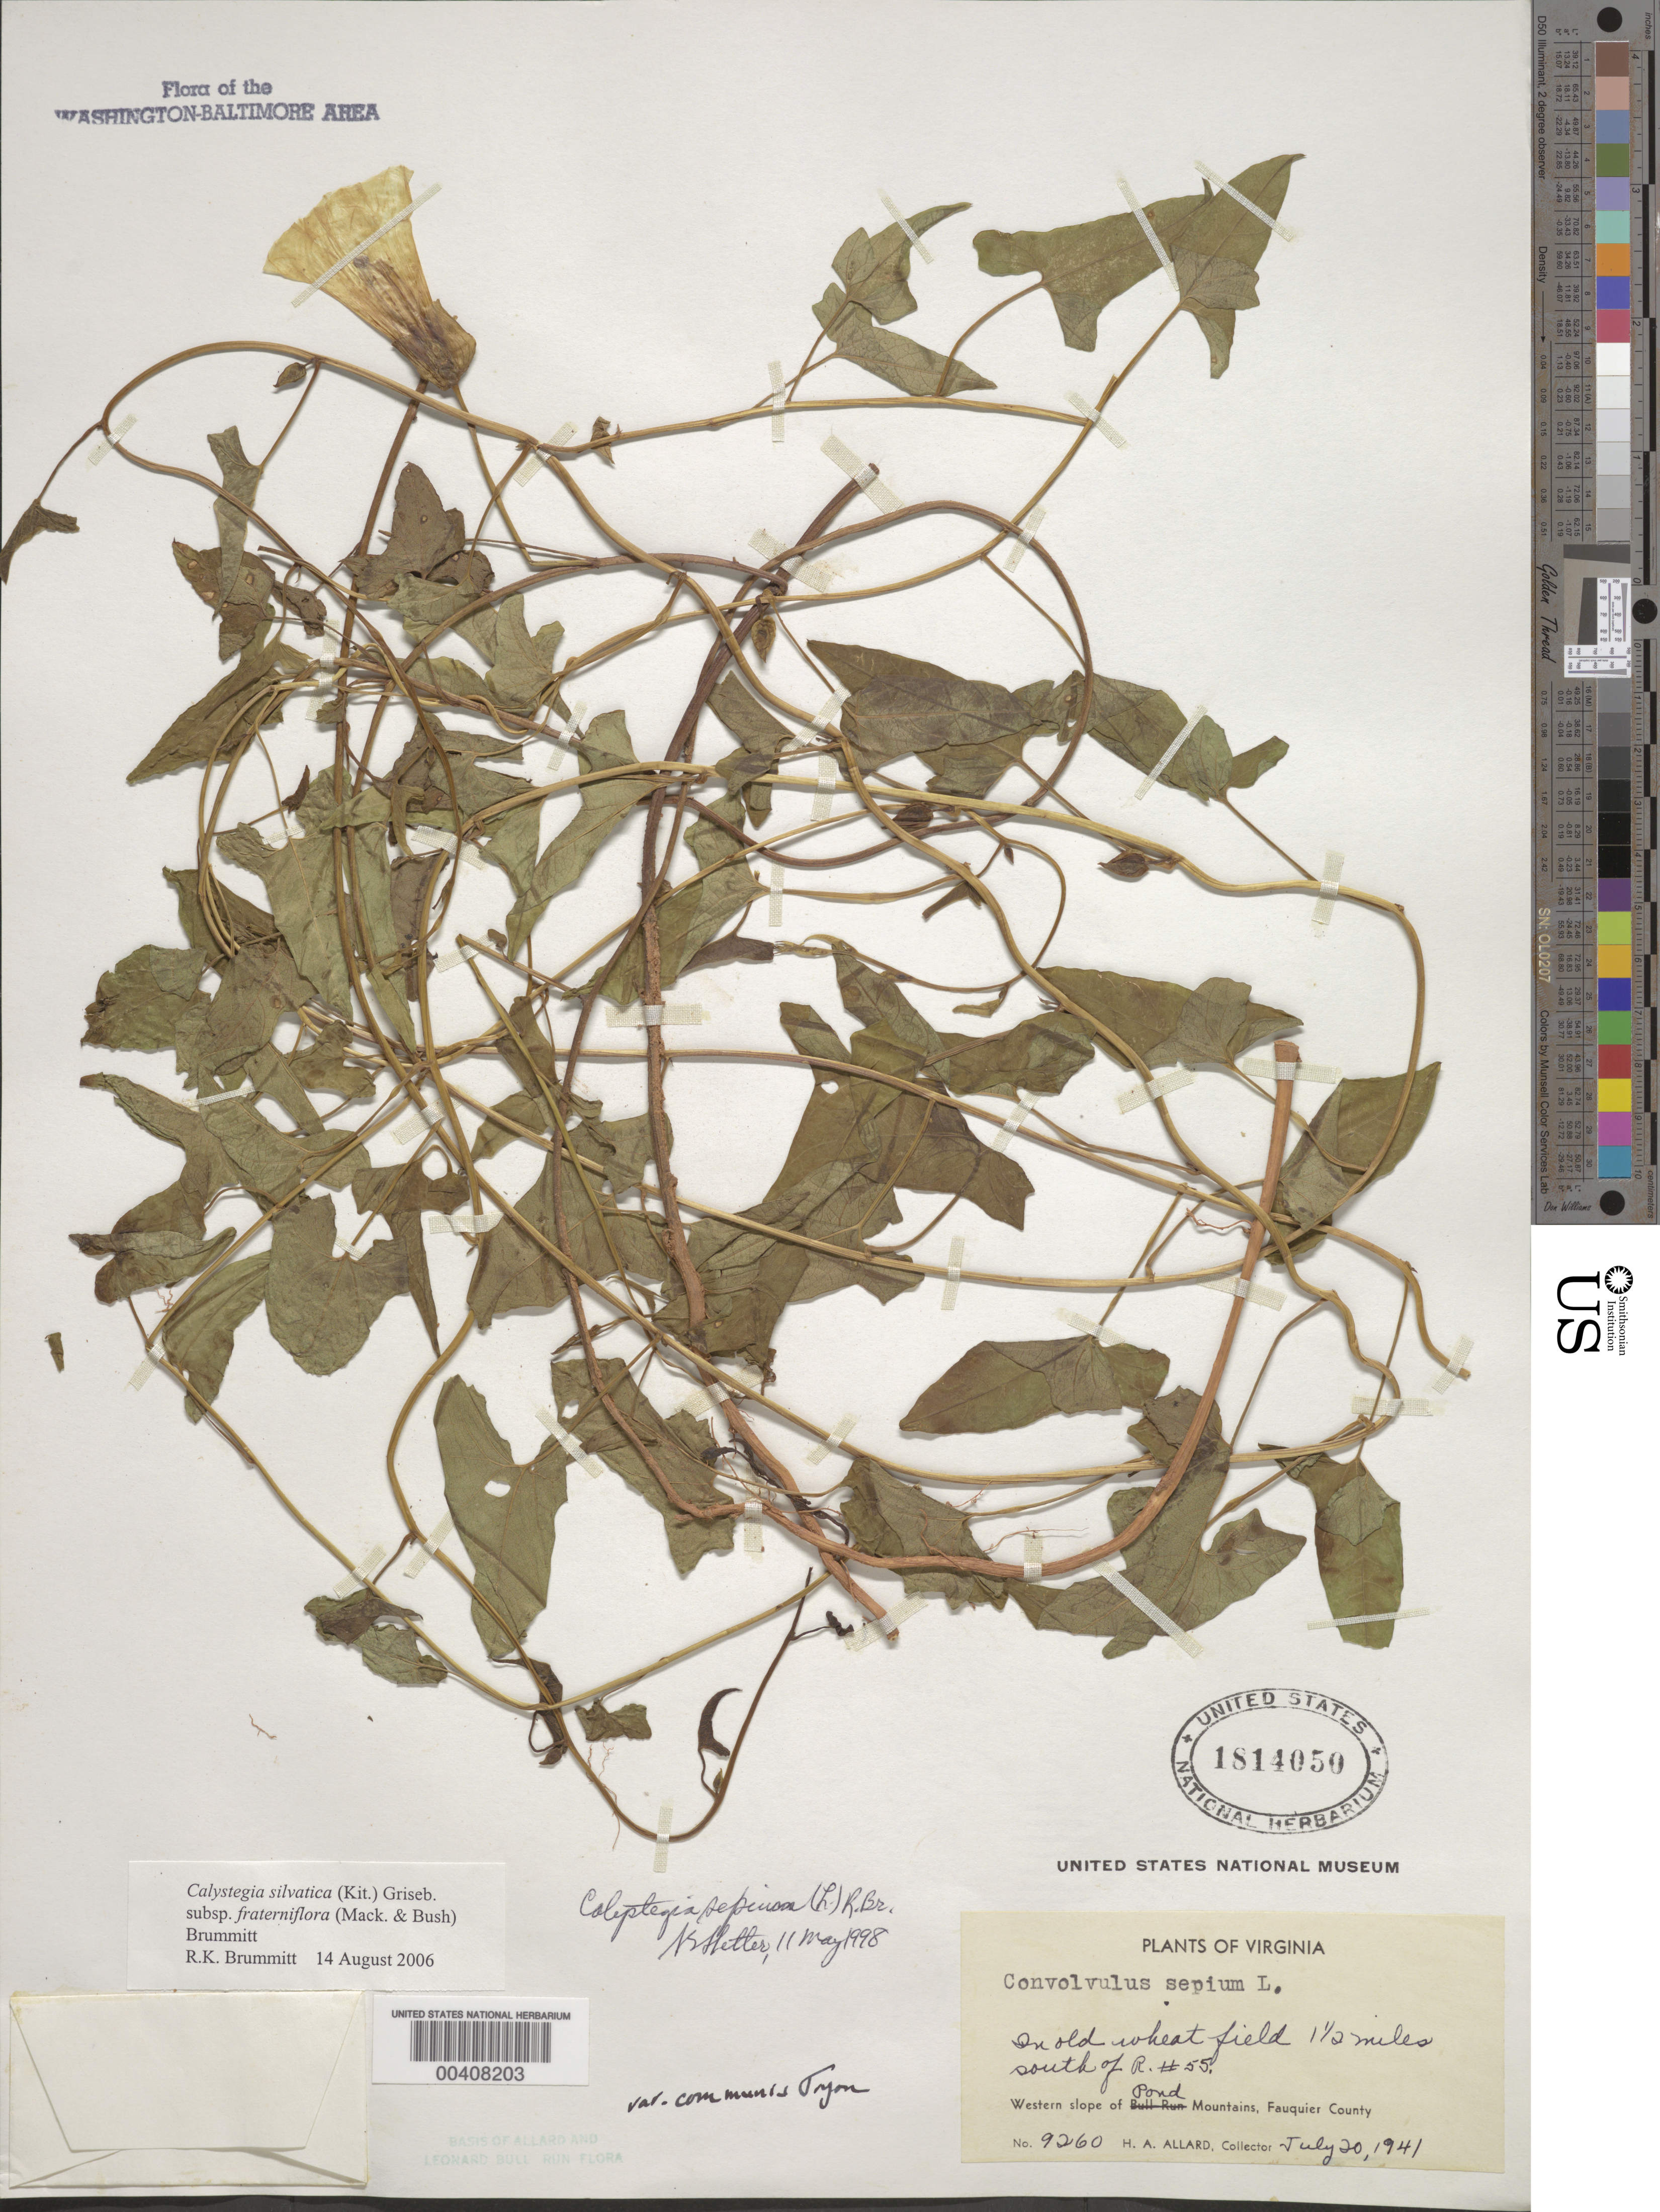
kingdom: Plantae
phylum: Tracheophyta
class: Magnoliopsida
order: Solanales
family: Convolvulaceae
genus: Calystegia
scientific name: Calystegia silvatica subsp. fraterniflora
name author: (Mack. & Bush) Brummitt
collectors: H. A. Allard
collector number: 9260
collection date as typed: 20 Jul 1941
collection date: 1941-07-20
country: United States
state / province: Virginia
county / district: Fauquier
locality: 1 1/2 mi. S of R. 55, western slope of Bull Run Mountains Bull Run Mts.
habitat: Old wheat field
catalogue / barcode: US 1814050